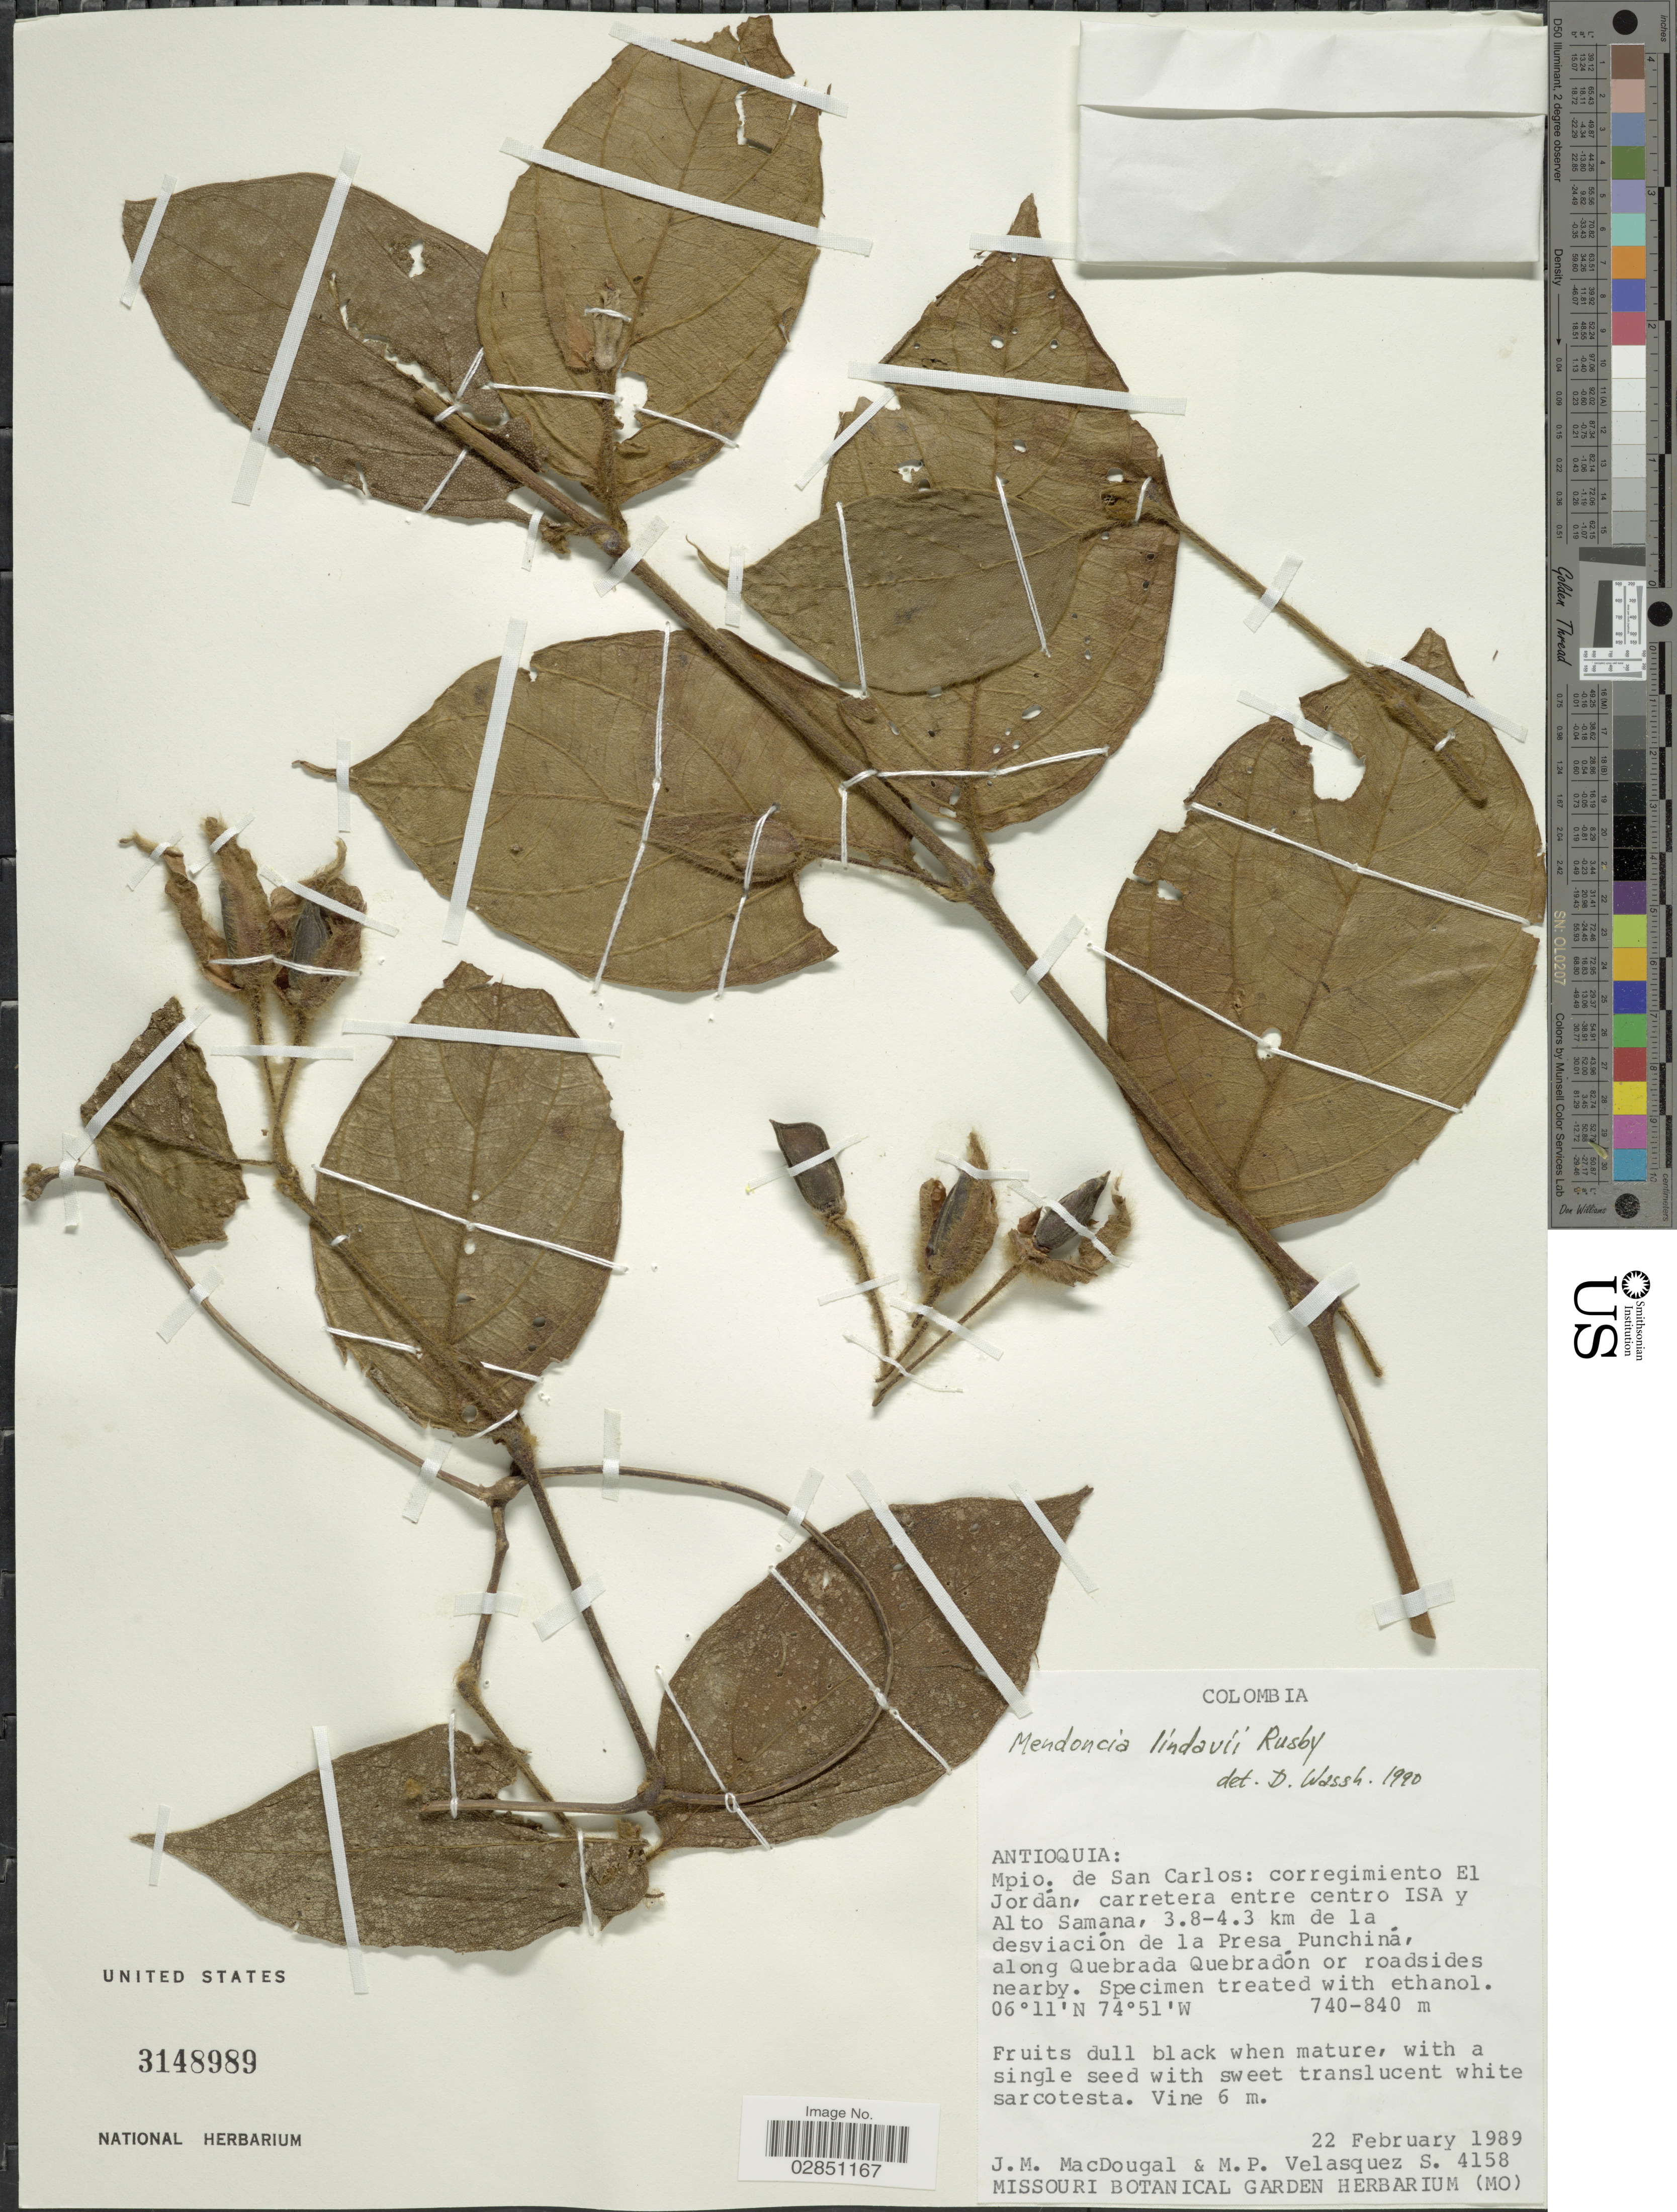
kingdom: Plantae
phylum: Tracheophyta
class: Magnoliopsida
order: Lamiales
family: Acanthaceae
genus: Mendoncia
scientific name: Mendoncia lindavii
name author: Rusby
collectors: J. M. MacDougal & M. Velasquez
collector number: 4158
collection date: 1989-02-22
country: Colombia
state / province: Antioquia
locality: Mpio. de San Carlos: corregimiento El Jordán, carretera entre centro ISA y Alto Samana, 3.8-4.3 km de la desviación de la Presa Punchiná, along Quebrada Quebradón or roadsides nearby.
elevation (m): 740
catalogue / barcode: US 3148989